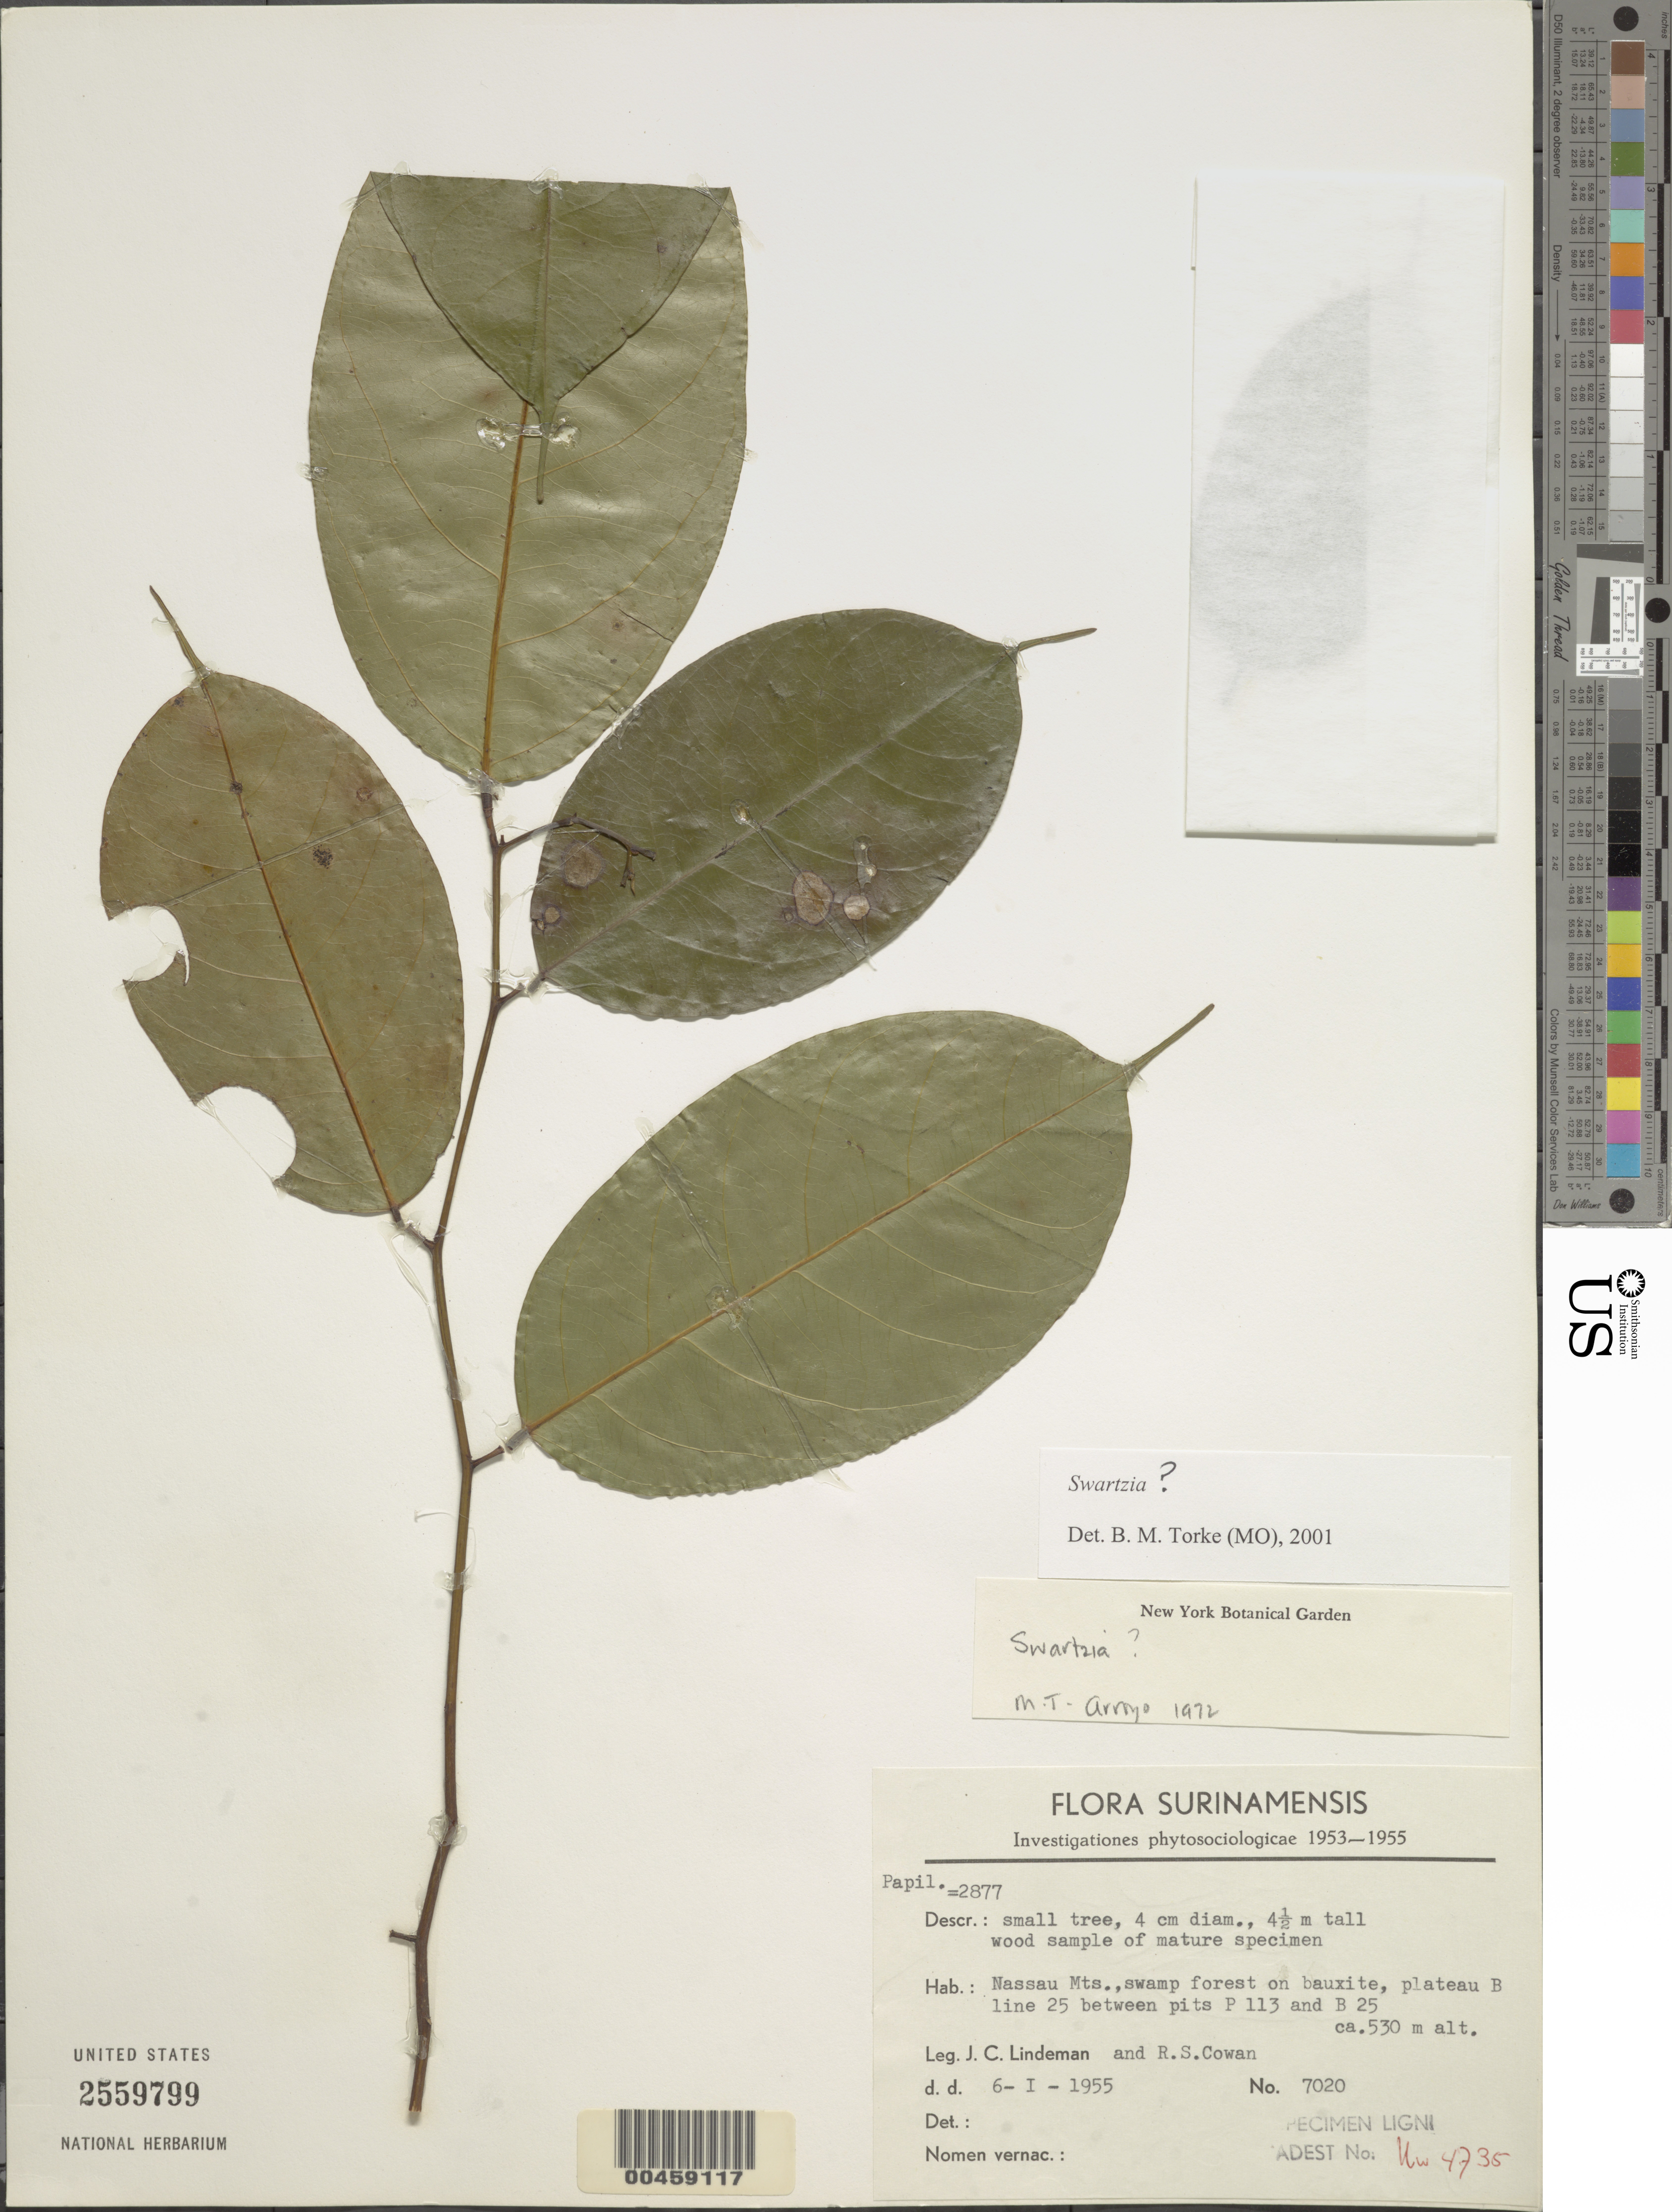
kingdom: Plantae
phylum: Tracheophyta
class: Magnoliopsida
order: Fabales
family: Fabaceae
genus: Swartzia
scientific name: Swartzia sp.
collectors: J. C. Lindeman & R. S. Cowan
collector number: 7020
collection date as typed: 06 Jan 1955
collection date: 1955-01-06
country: Suriname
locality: Nassau mts.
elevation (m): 530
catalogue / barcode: US 2559799